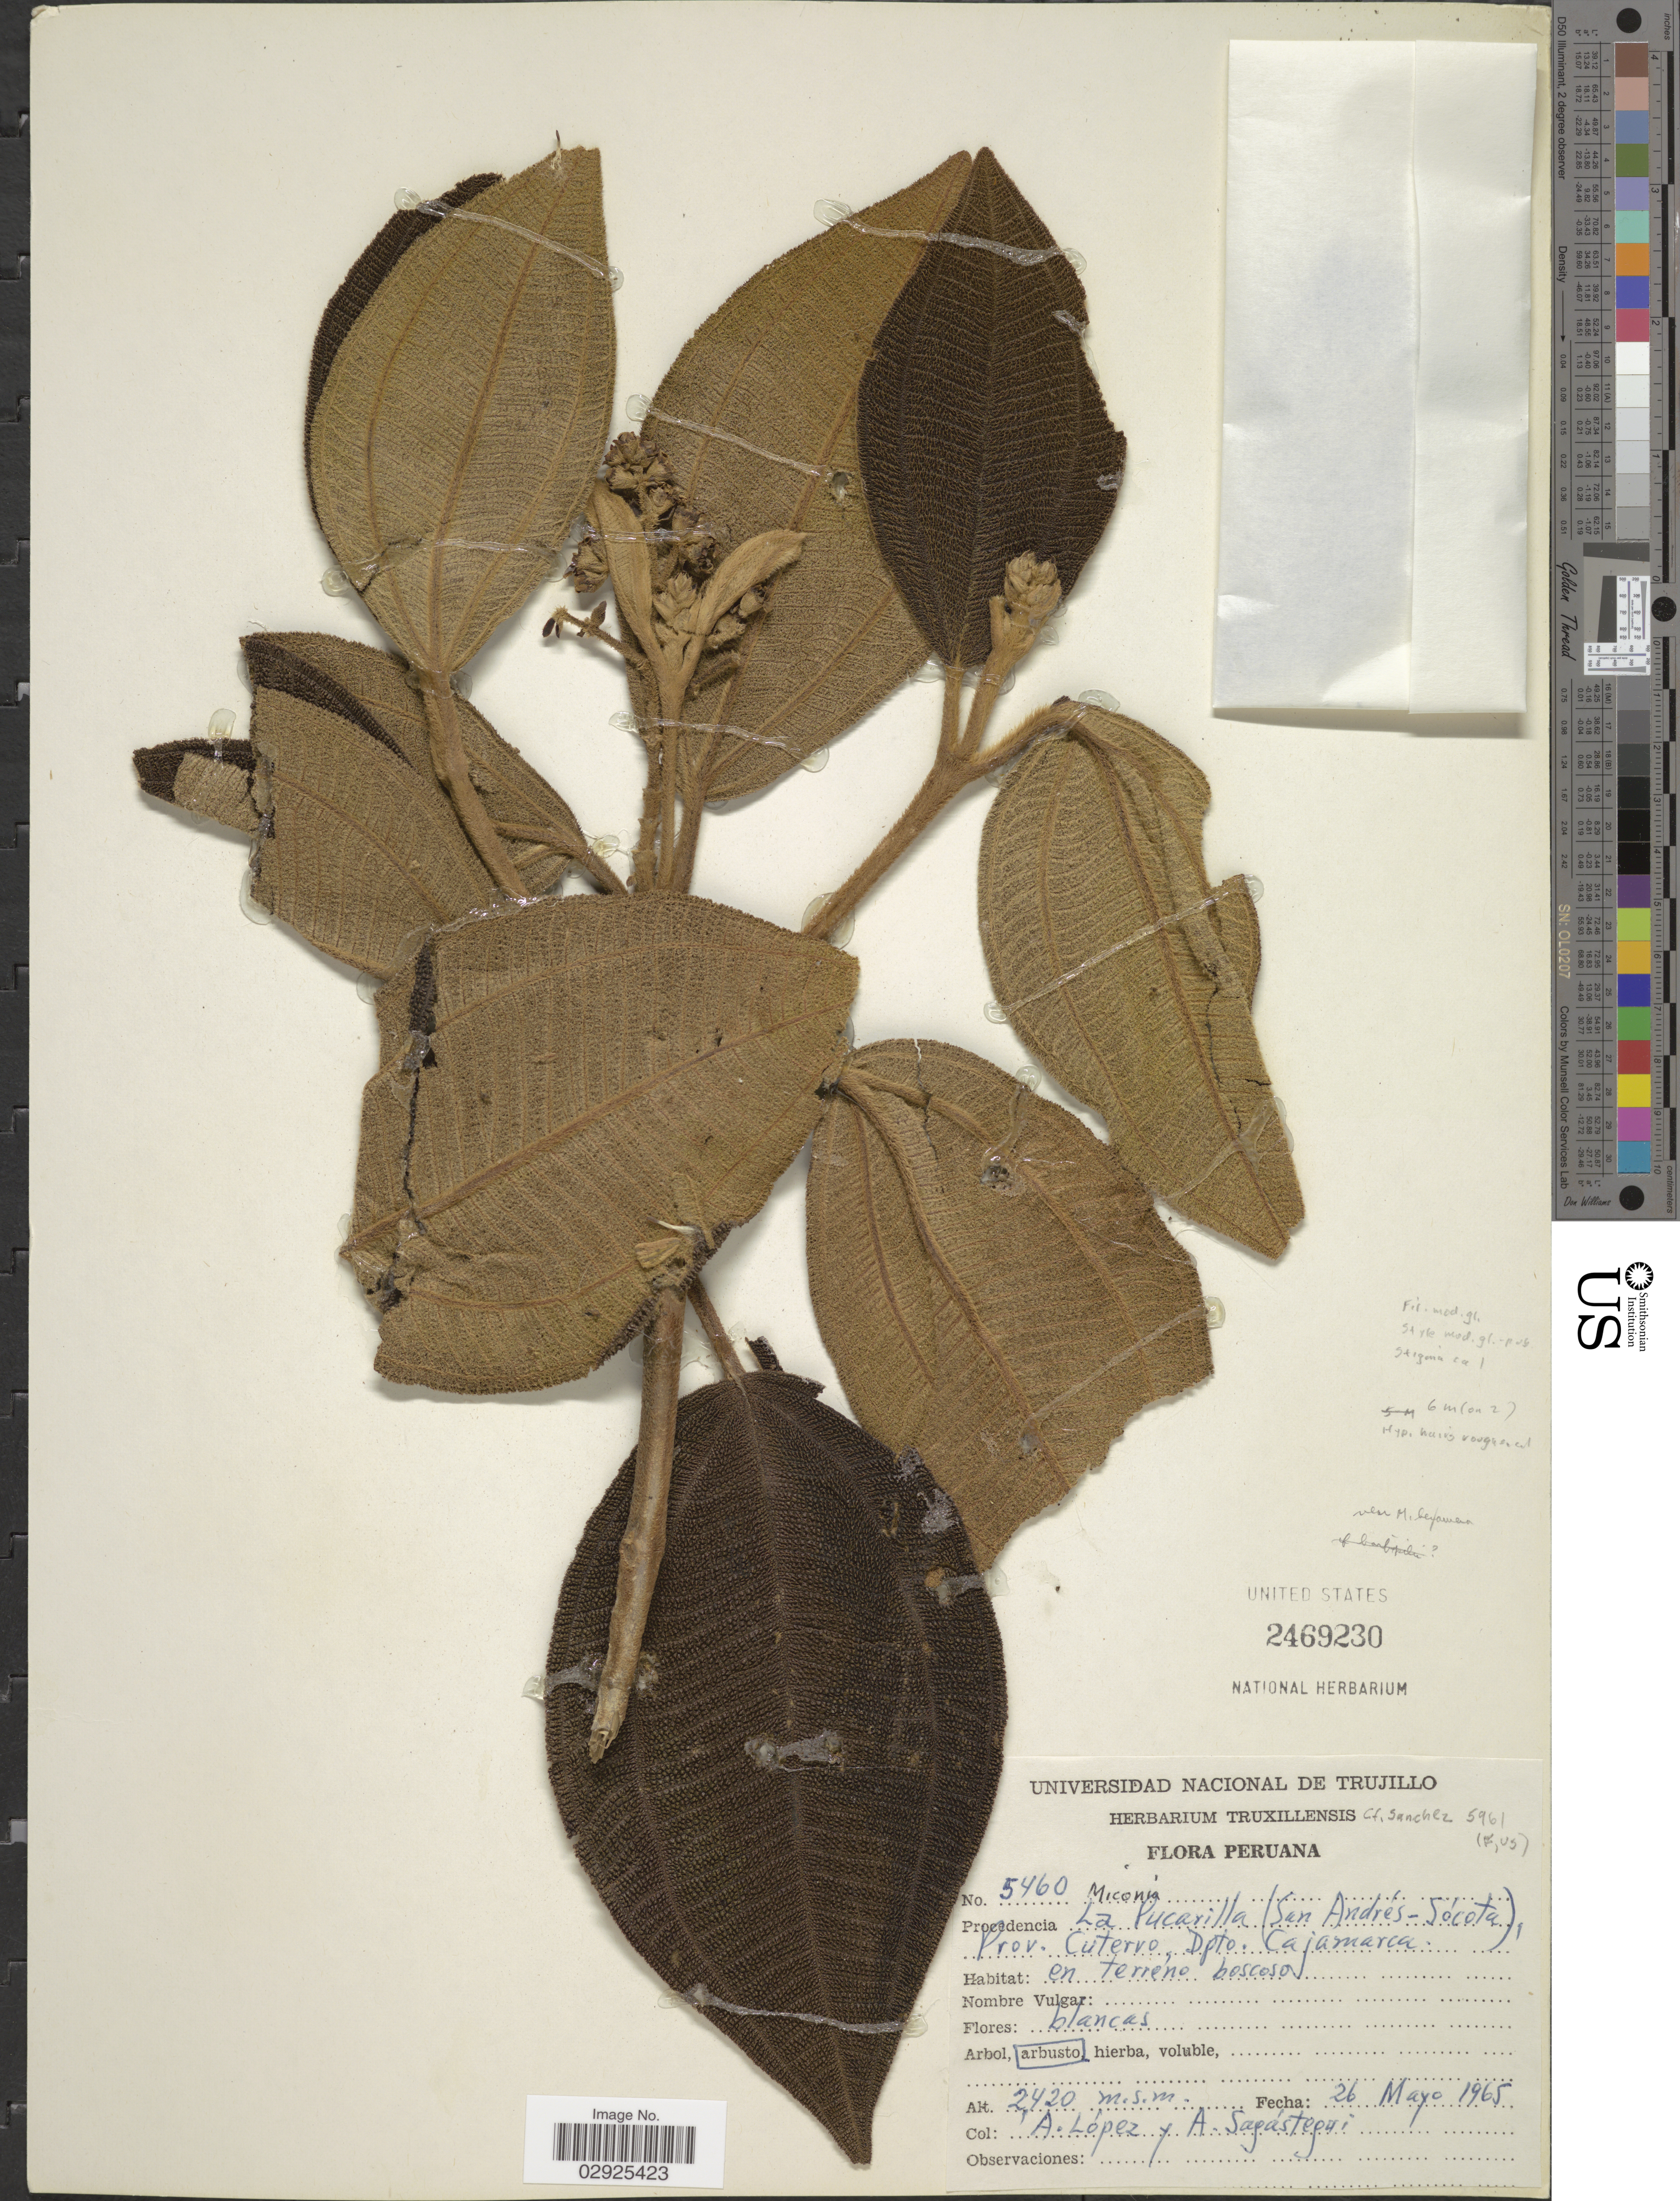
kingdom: Plantae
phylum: Tracheophyta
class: Magnoliopsida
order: Myrtales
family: Melastomataceae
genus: Miconia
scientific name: Miconia sp.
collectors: A. López & A. Sagastegui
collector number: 5460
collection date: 1965-05-26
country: Peru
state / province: Cajamarca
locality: La Pucarilla (San Andrés-Sócota), Prov. Cutervo, Depto. Cajamarca.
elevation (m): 2420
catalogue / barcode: US 2469230